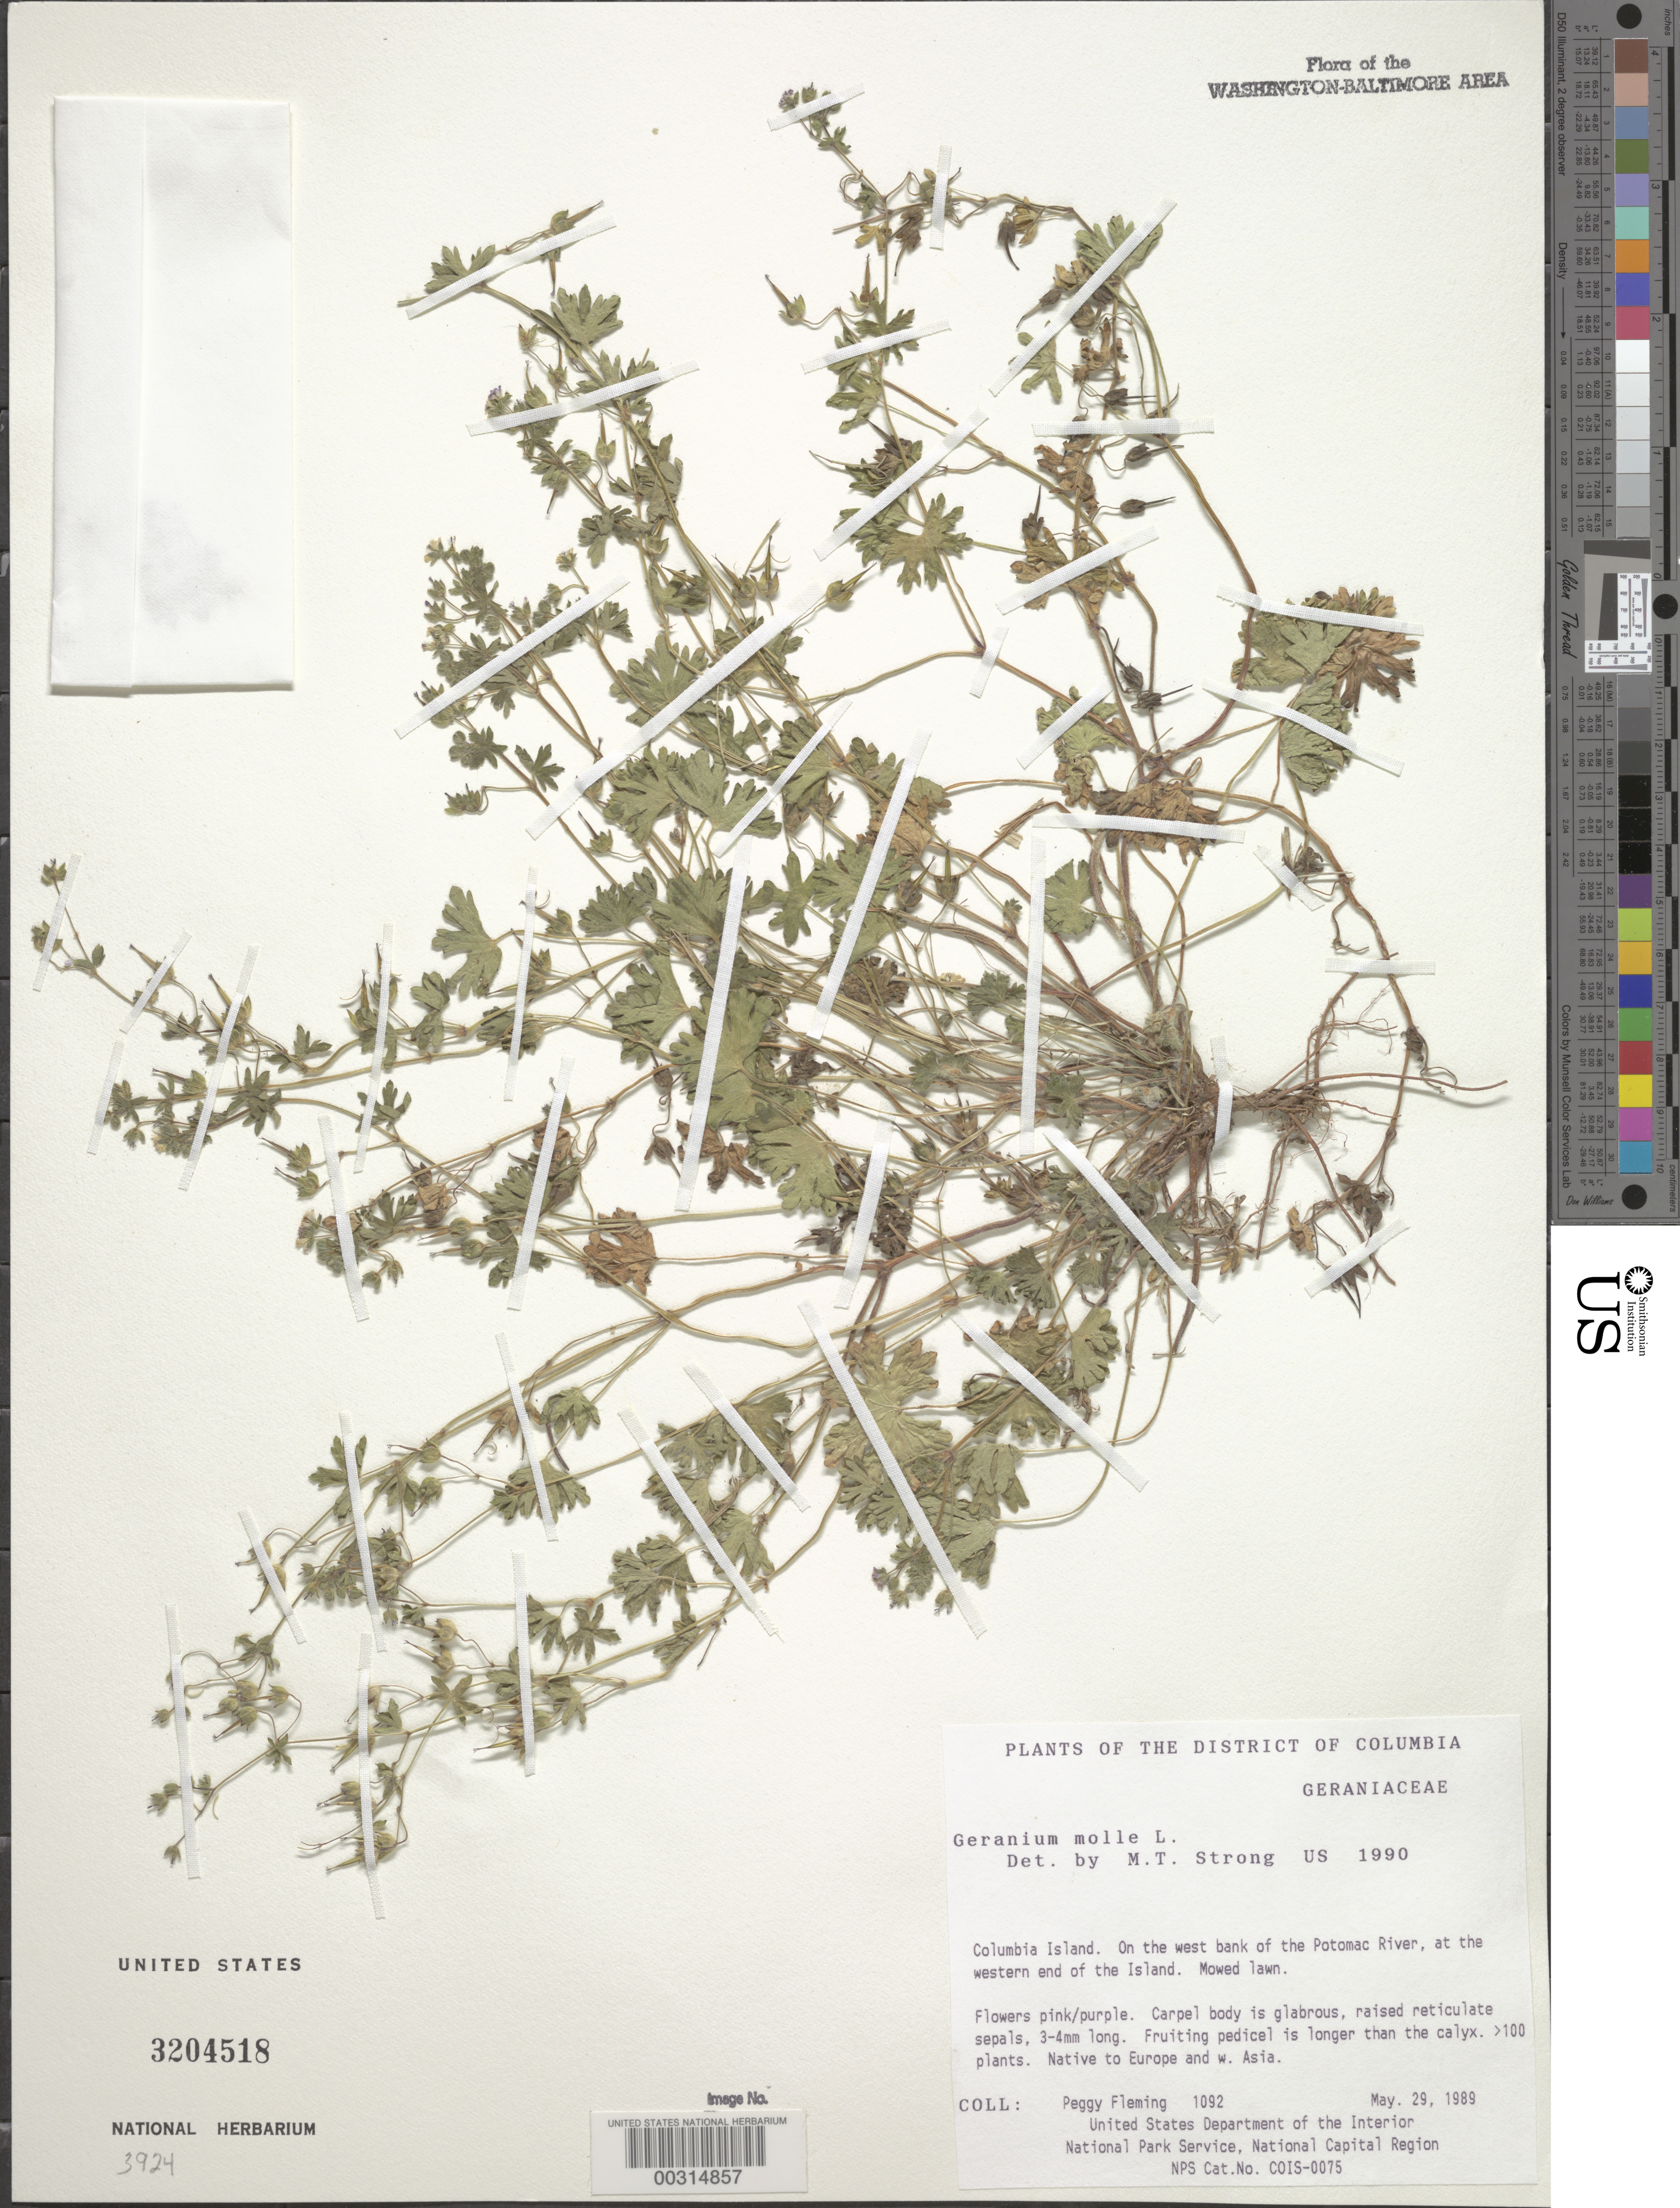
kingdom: Plantae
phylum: Tracheophyta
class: Magnoliopsida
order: Geraniales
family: Geraniaceae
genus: Geranium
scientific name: Geranium molle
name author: L.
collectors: P. Fleming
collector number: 1092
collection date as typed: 29 May 1989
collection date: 1989-05-29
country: United States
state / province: District of Columbia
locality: Columbia Island, W bank of Potomac River, W end of Island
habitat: Mowed lawn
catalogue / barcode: US 3204518